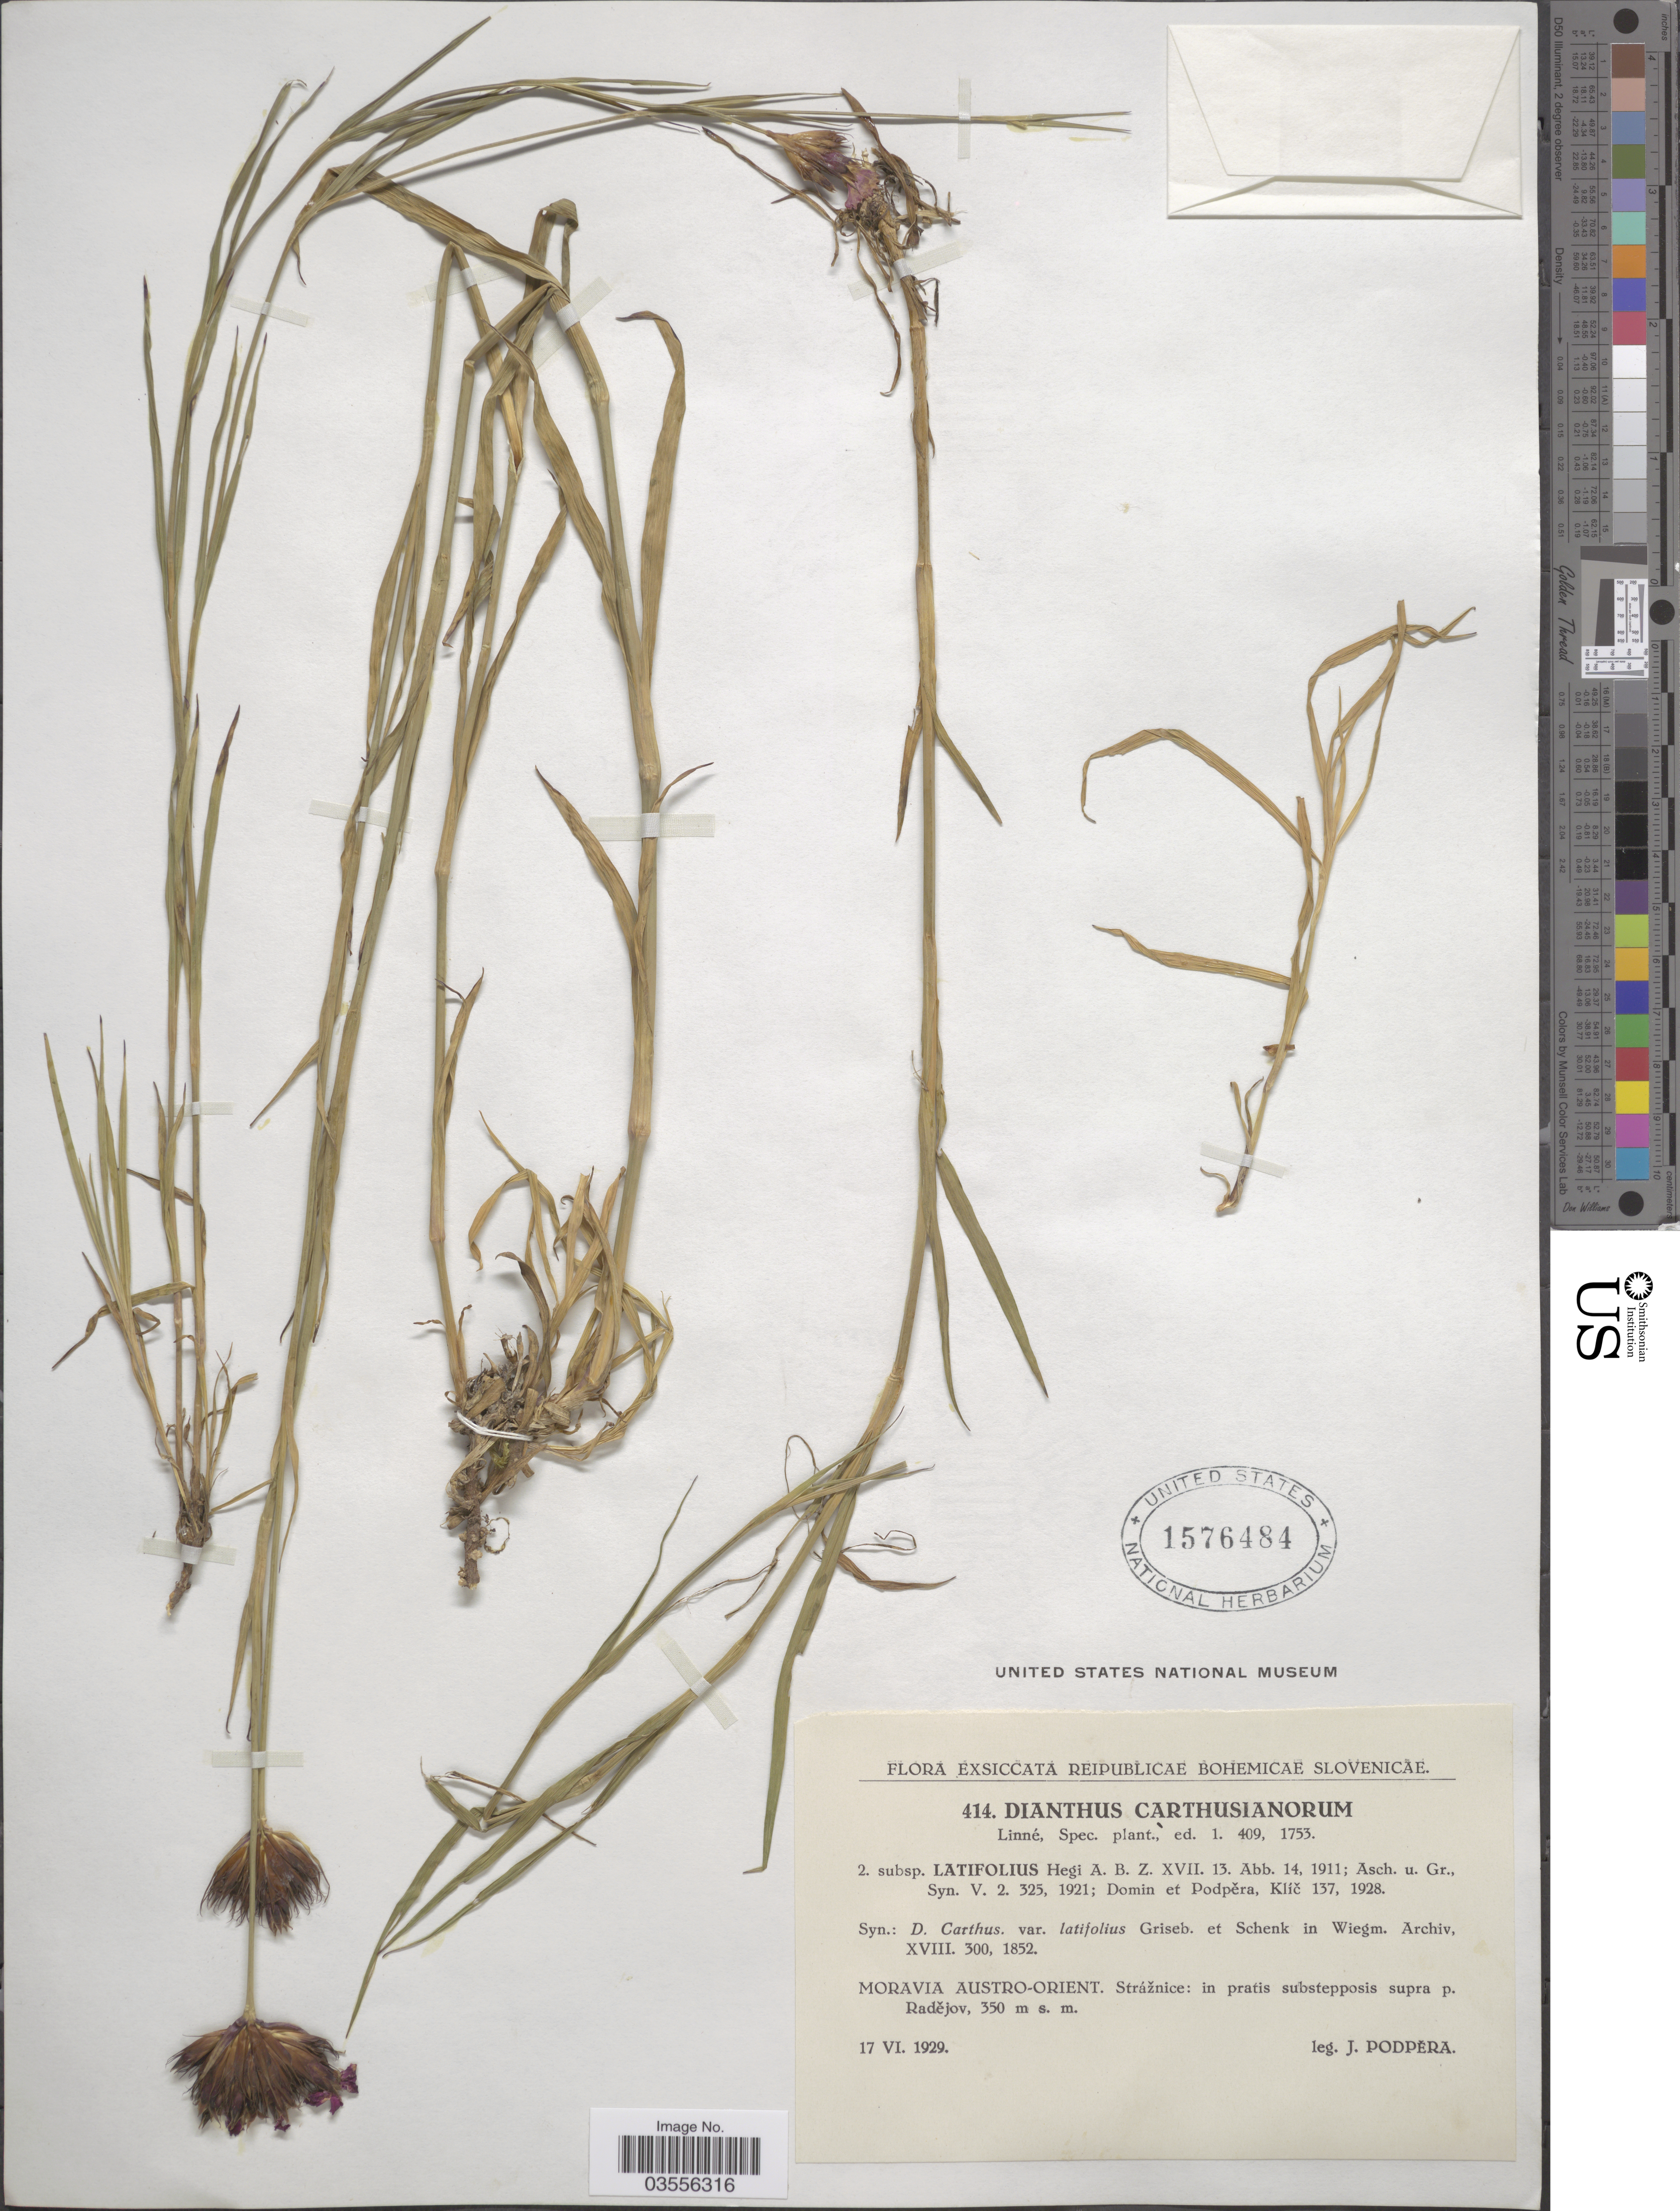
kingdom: Plantae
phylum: Tracheophyta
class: Magnoliopsida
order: Caryophyllales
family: Caryophyllaceae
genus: Dianthus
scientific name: Dianthus carthusianorum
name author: L.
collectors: J. Podpera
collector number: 414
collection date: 1929-06-17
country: Czechia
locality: Moravia autro-orient. Strážnice: in pratis substepposis supra p. Radějov.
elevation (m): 350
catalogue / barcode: US 1576484